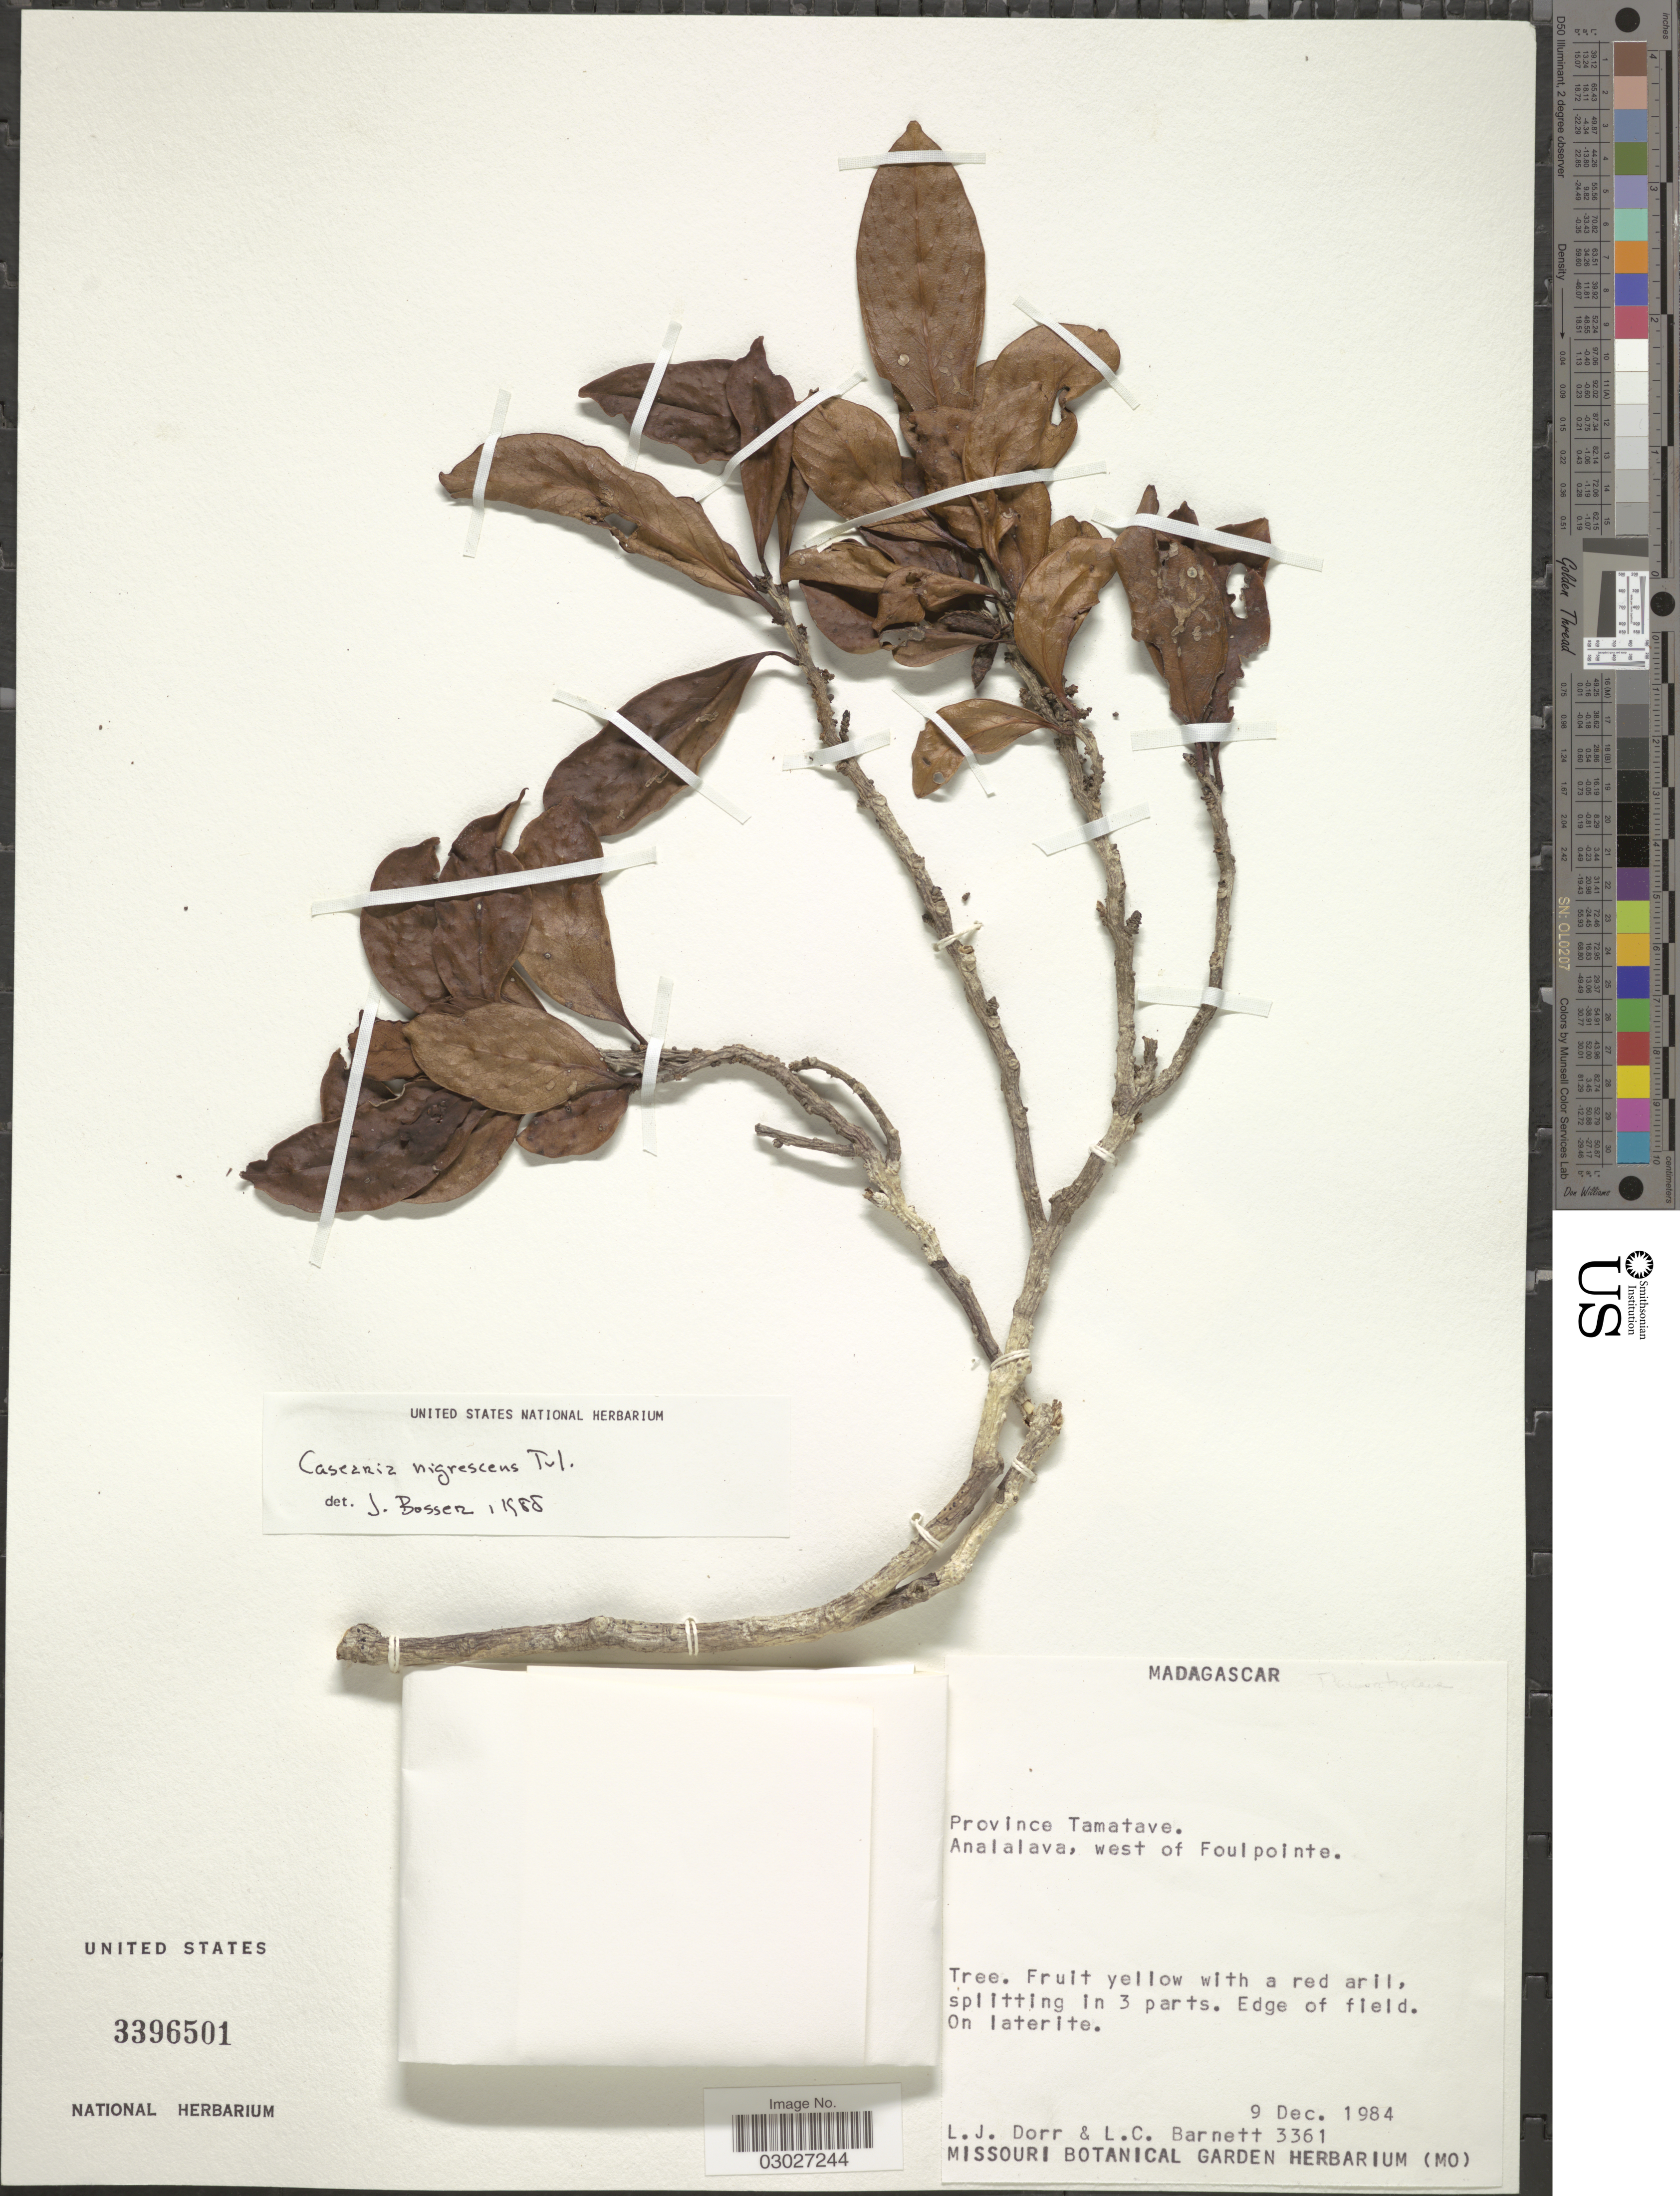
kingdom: Plantae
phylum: Tracheophyta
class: Magnoliopsida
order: Malpighiales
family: Salicaceae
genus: Casearia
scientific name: Casearia nigrescens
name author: Tul.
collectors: L. J. Dorr & L. C. Barnett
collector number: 3361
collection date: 1984-12-09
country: Madagascar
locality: Province Tamatave. Analalava, west of Foulpointe.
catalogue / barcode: US 3396501